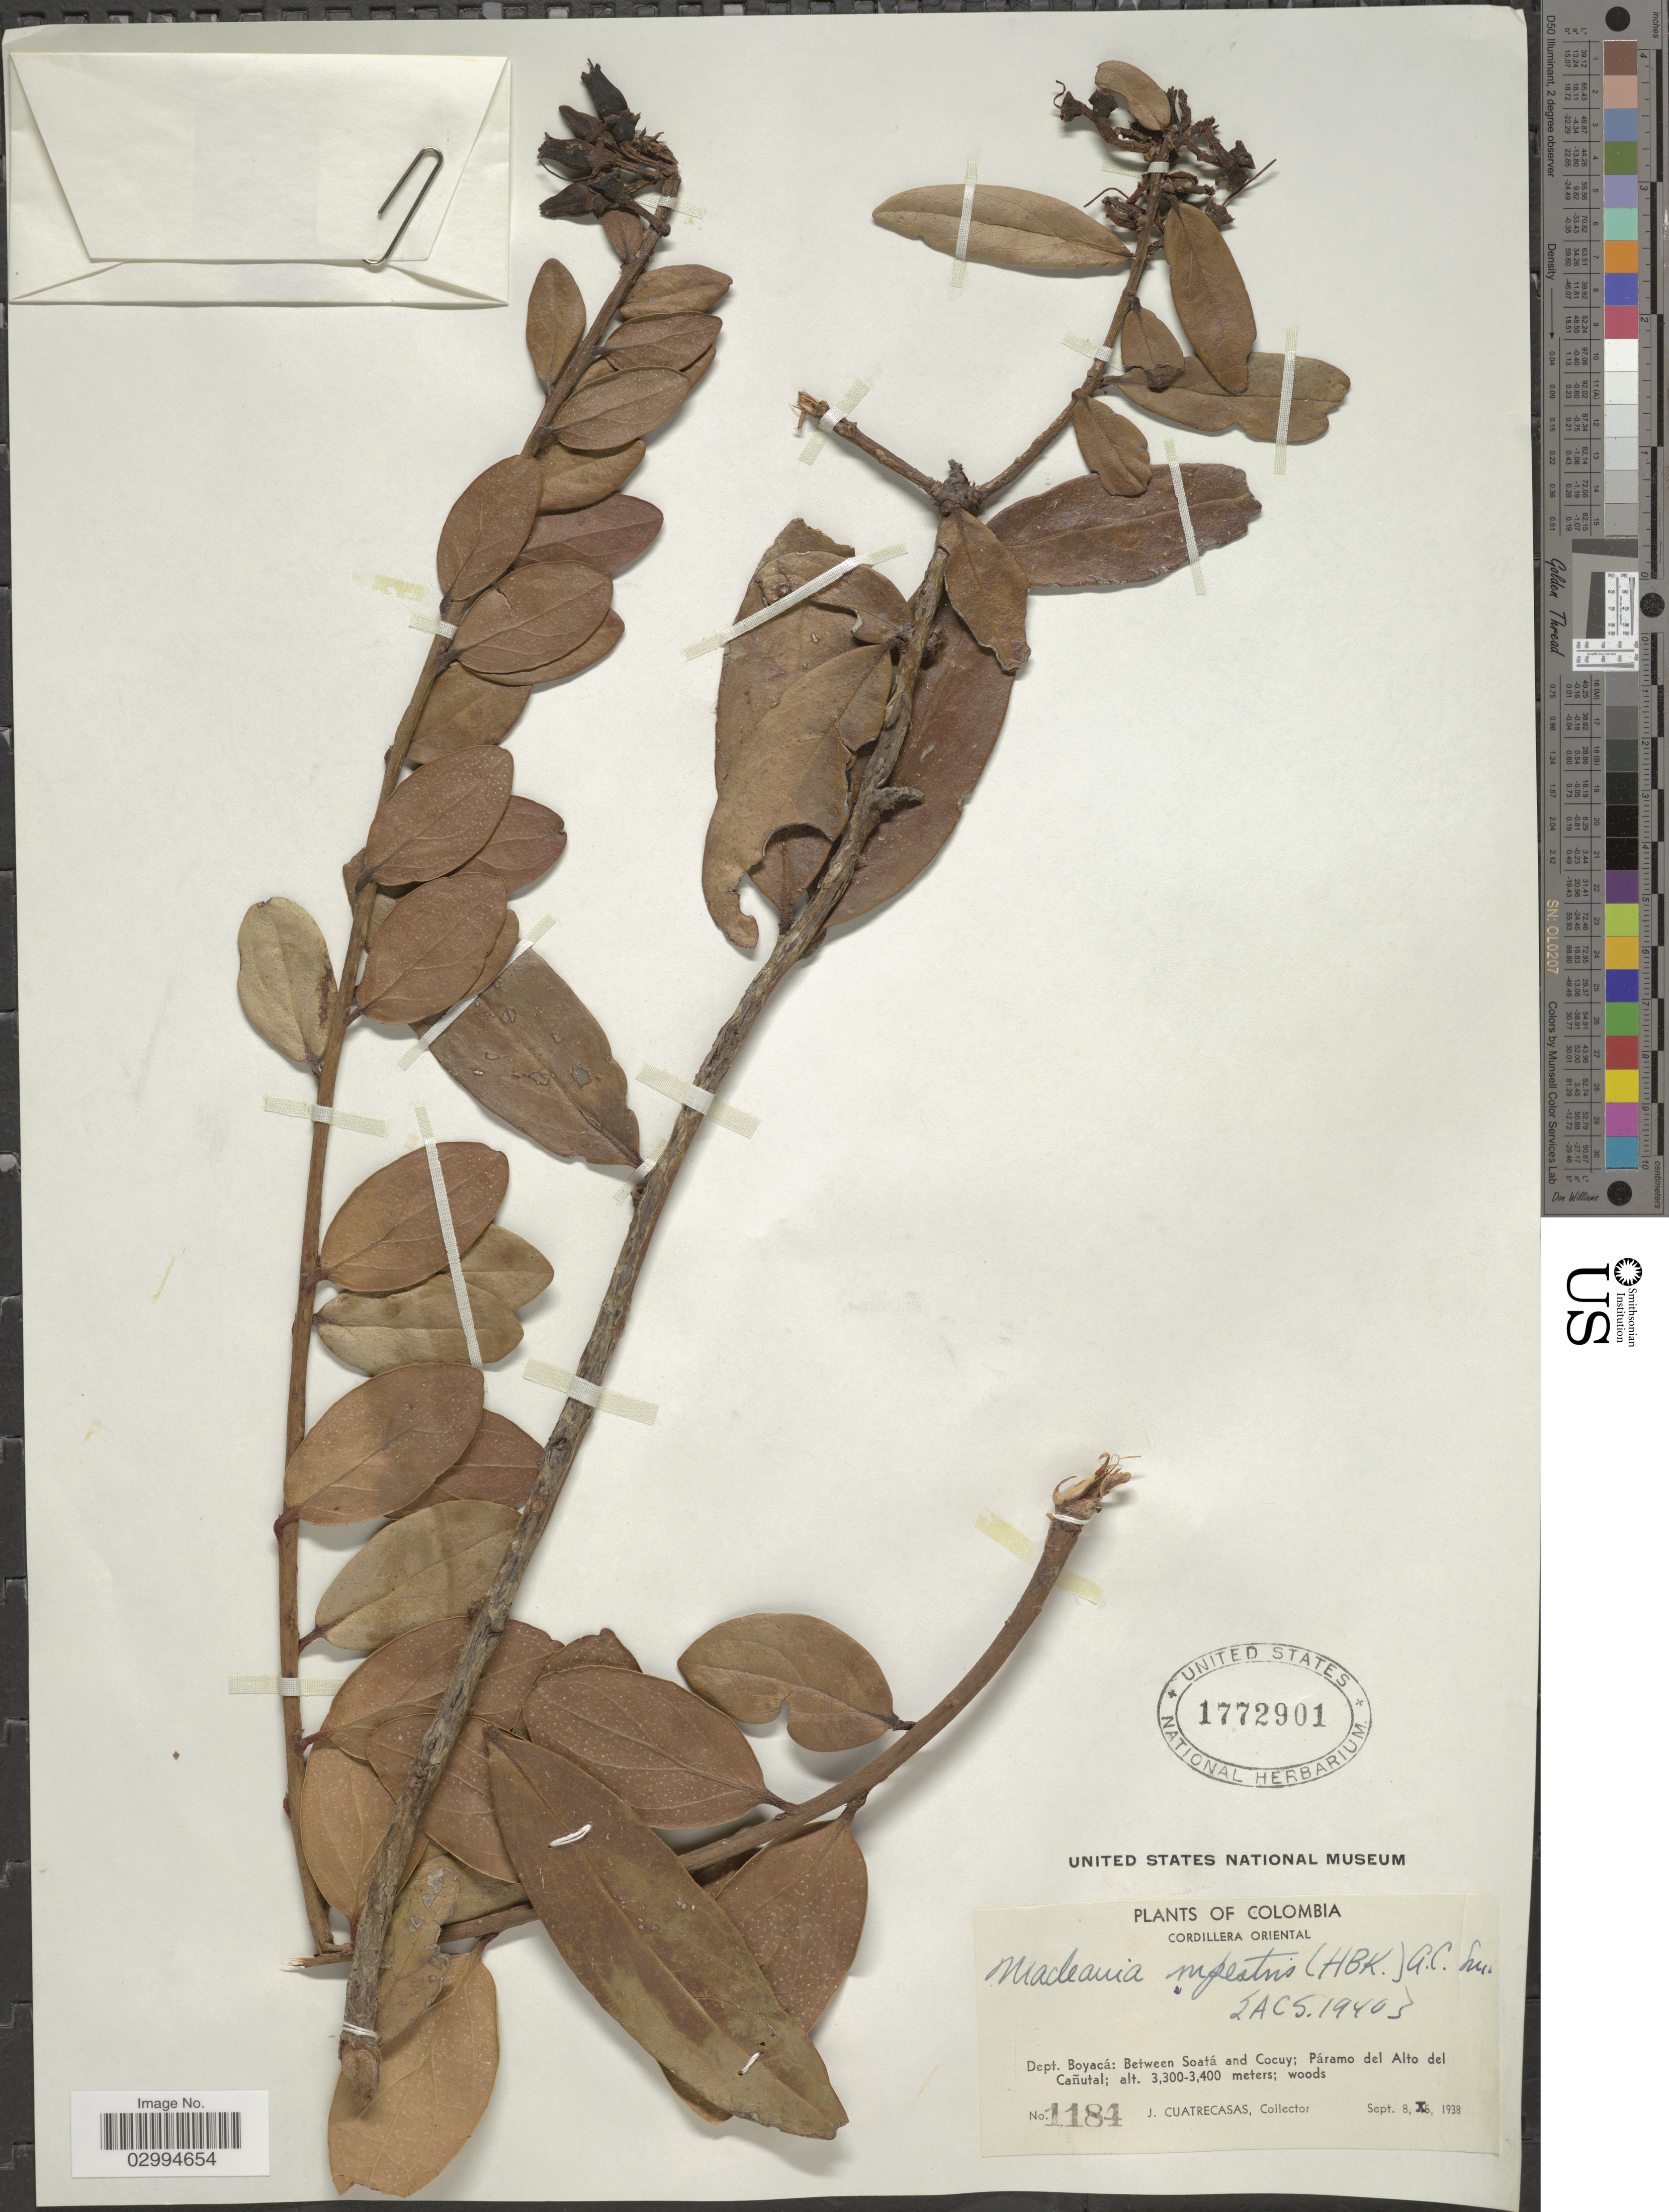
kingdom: Plantae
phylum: Tracheophyta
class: Magnoliopsida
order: Ericales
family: Ericaceae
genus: Macleania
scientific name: Macleania rupestris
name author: (Kunth) A.C. Sm.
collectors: J. Cuatrecasas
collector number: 1184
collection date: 1938-09-08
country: Colombia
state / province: Boyacá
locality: Cordillera Oriental. Dept. Boyacá: Between Soatá and Cocuy; Páramo del Alto del Cañutal.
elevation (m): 3300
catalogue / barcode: US 1772901